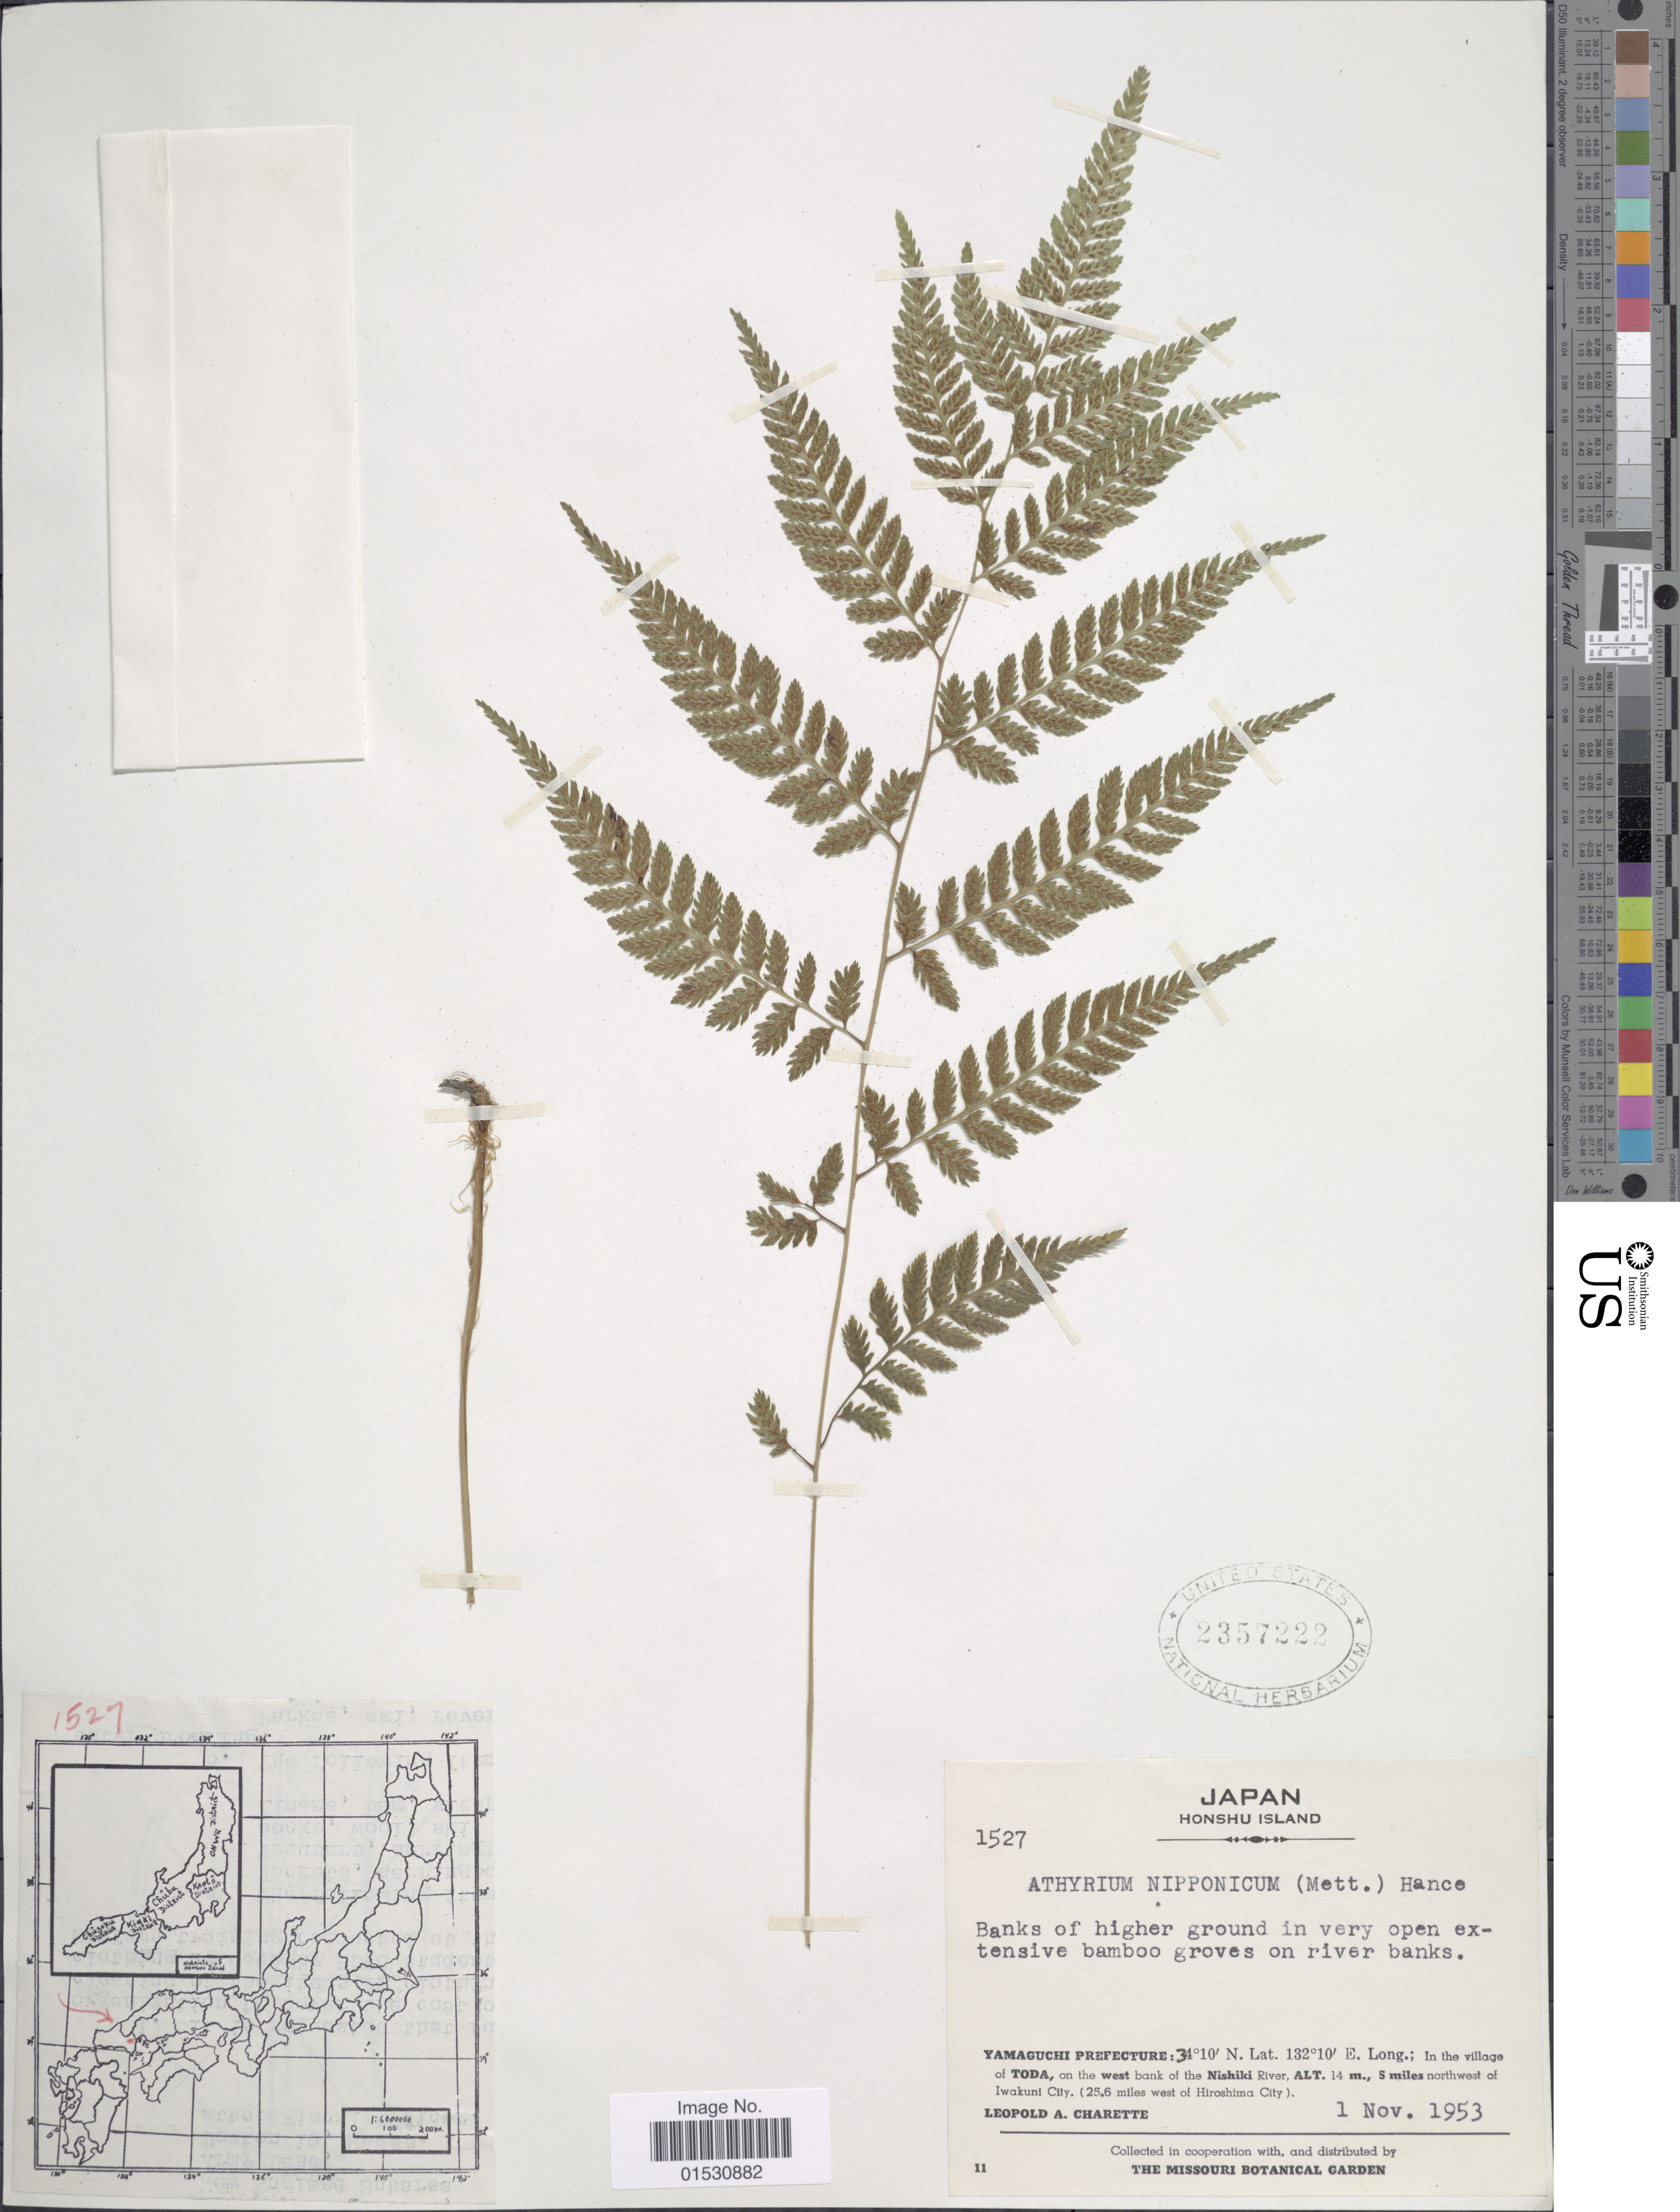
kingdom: Plantae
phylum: Tracheophyta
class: Polypodiopsida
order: Polypodiales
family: Athyriaceae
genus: Athyrium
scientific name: Athyrium nipponicum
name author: (Mett.) Hance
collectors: L. A. Charette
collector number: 1527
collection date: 1953-11-01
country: Japan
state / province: Yamaguti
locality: Honshu Island. Yamagushi Prefecture. In the village of Toda, on the west bank of the Nishiki River. 5 miles northwest of Iwakuni City. (25.6 miles west of Hiroshima City).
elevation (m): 14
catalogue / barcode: US 2357222